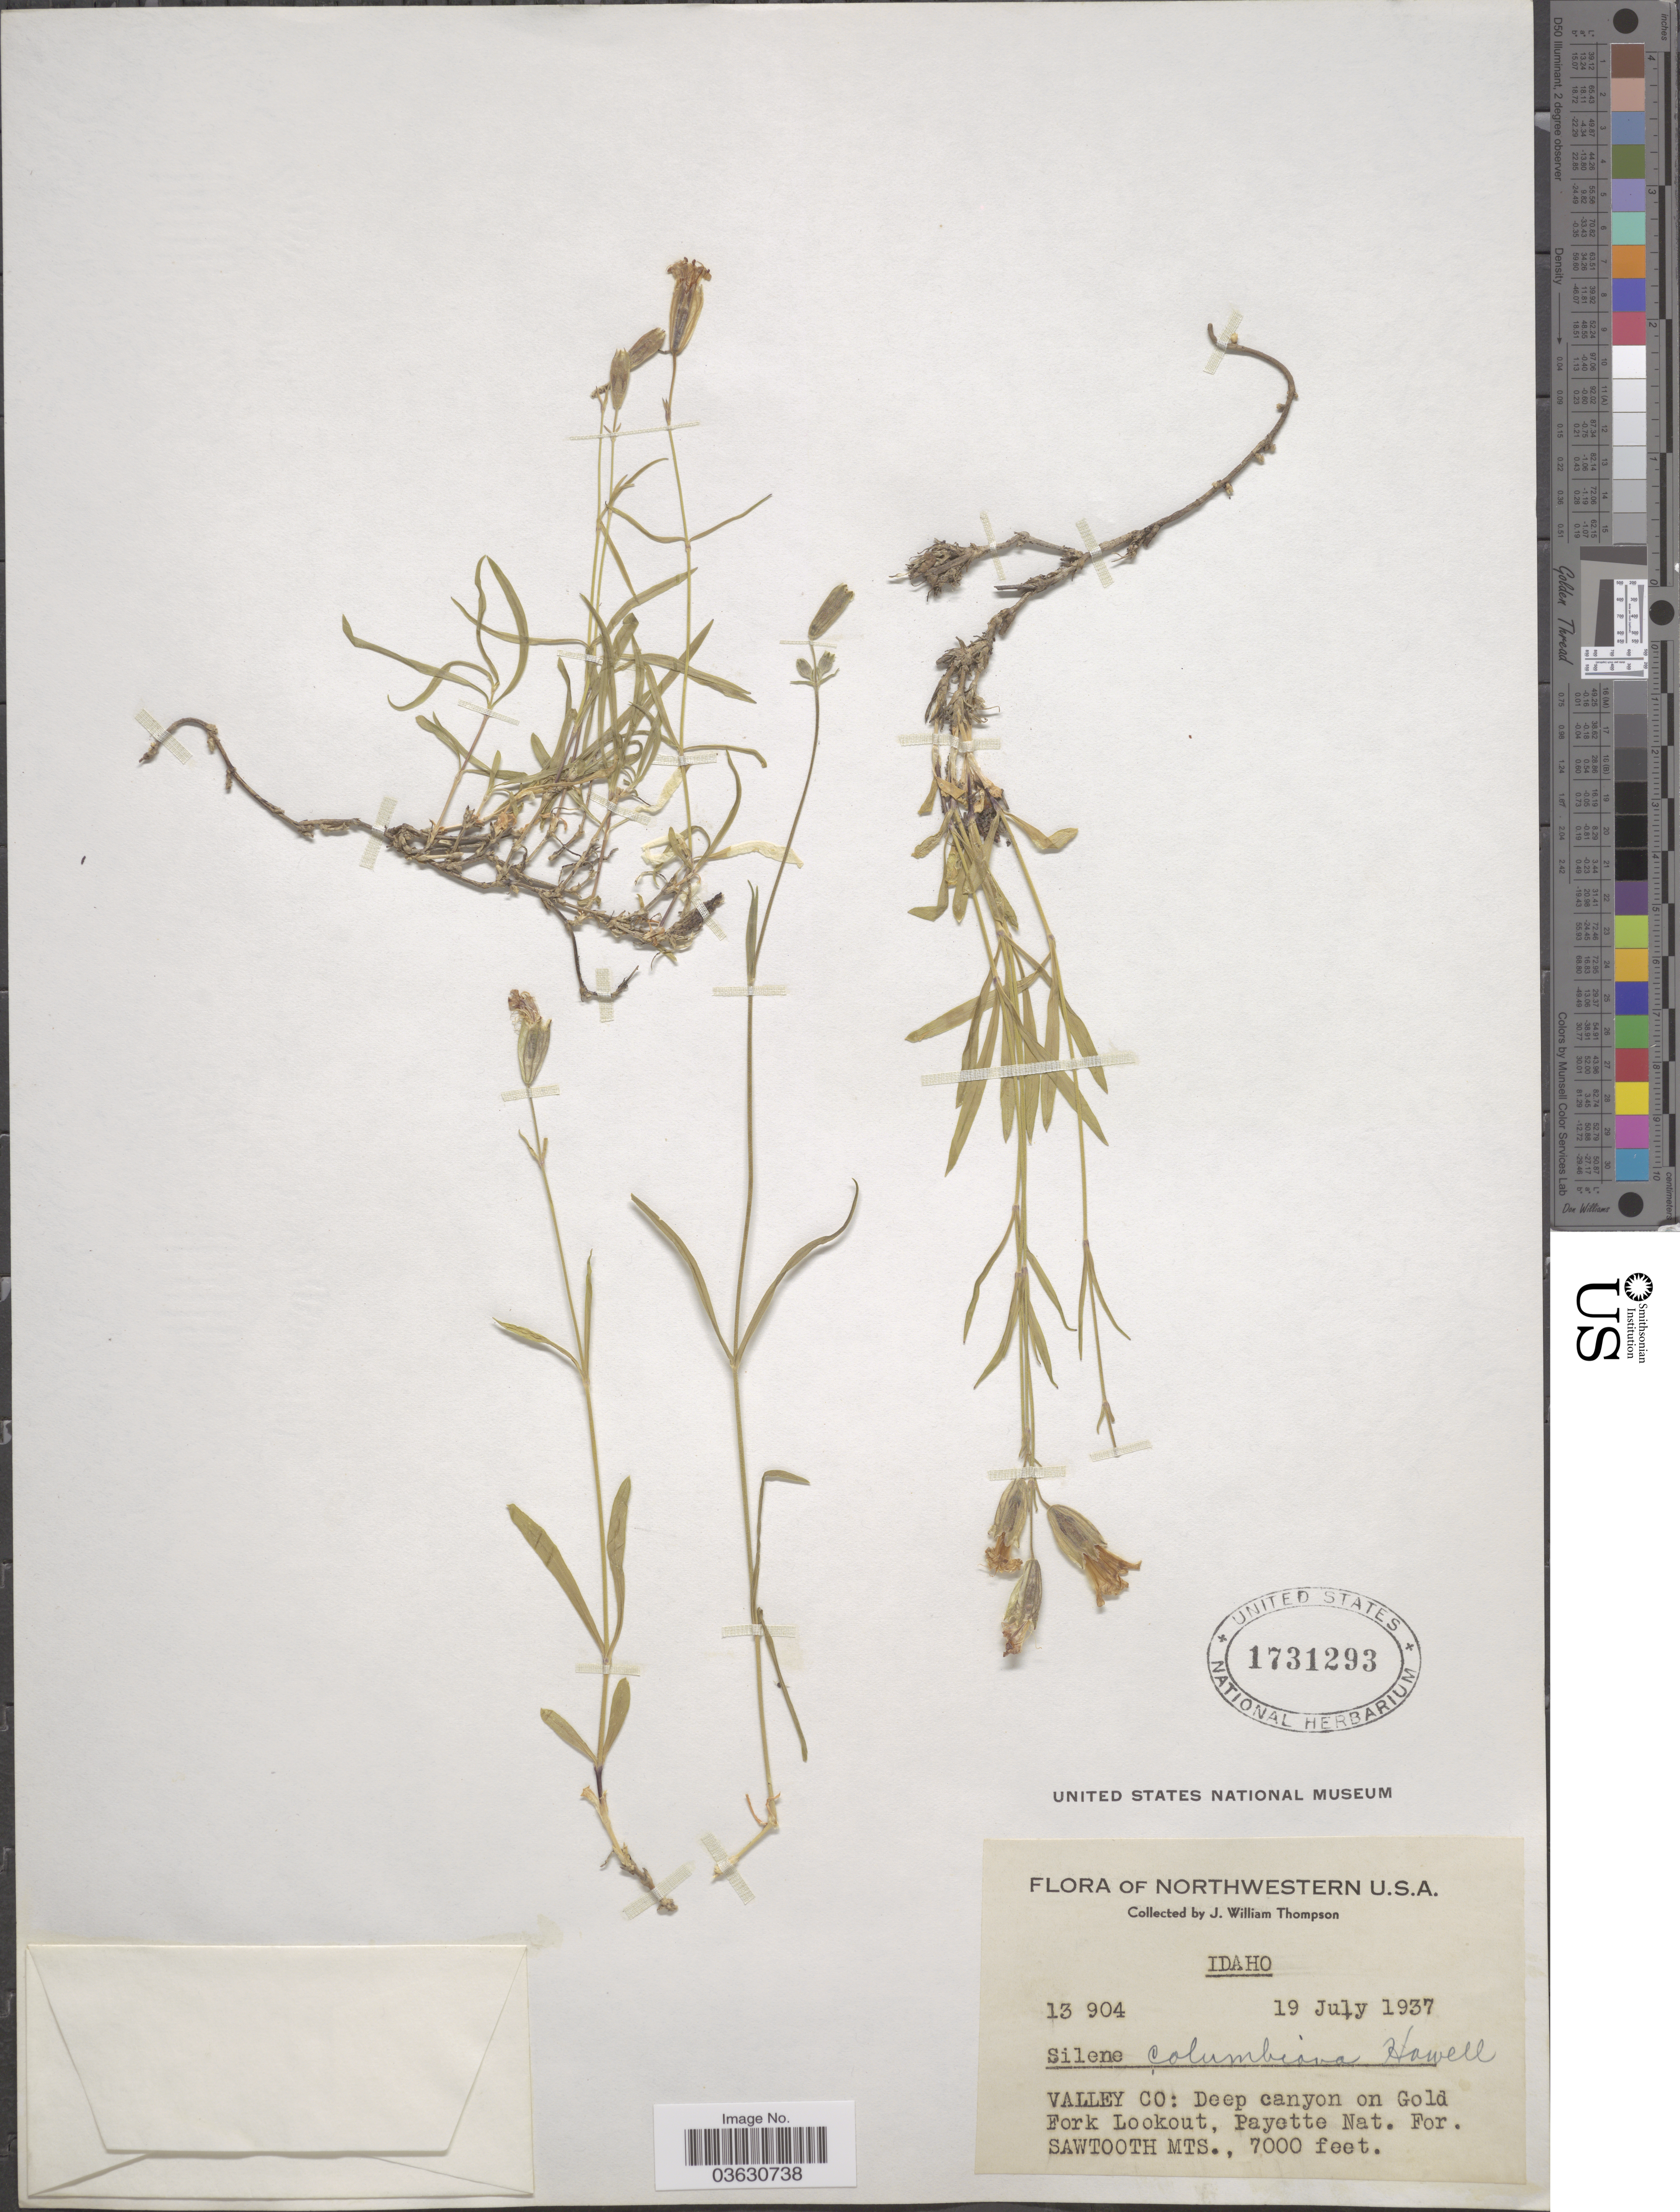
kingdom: Plantae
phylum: Tracheophyta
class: Magnoliopsida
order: Caryophyllales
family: Caryophyllaceae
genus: Silene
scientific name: Silene columbiana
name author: Howell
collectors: J. W. Thompson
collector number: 13904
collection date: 1937-07-19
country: United States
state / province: Idaho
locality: Northwestern U.S.A. Valley Co: Deep canyon on Gold Fork Lookout, Payette Nat. For. Sawtooth Mts.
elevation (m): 2134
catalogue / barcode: US 1731293